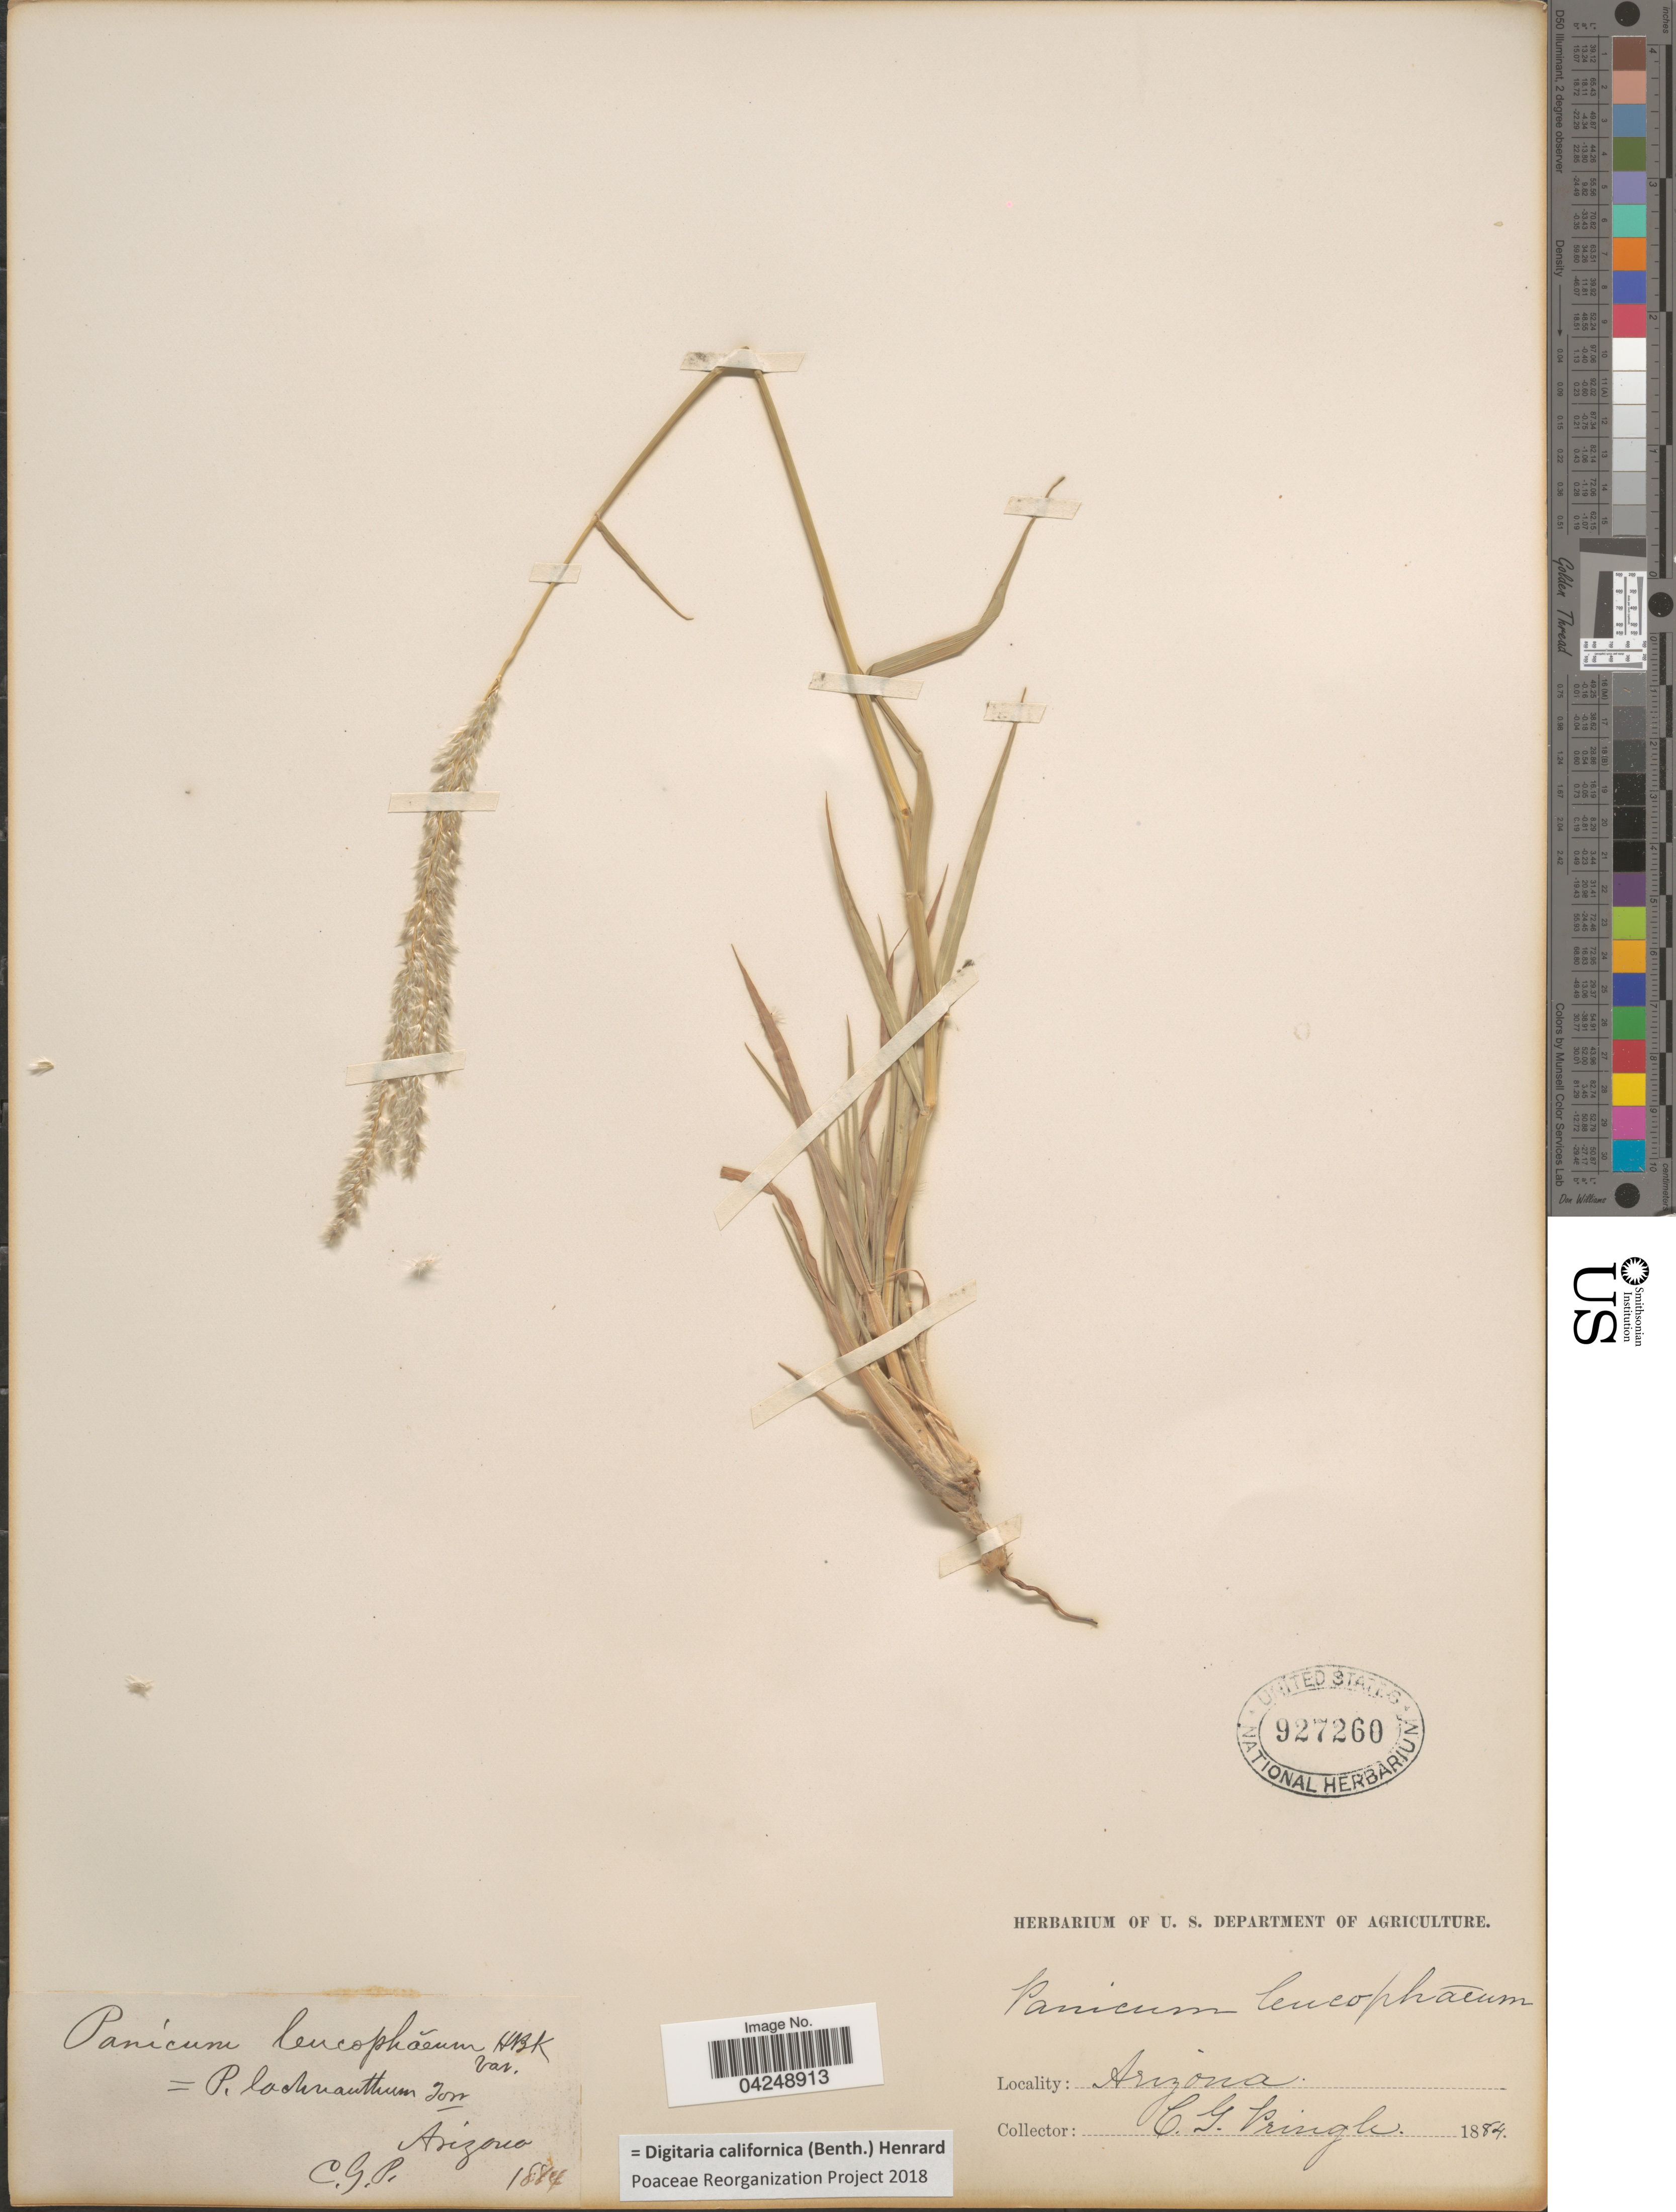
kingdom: Plantae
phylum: Tracheophyta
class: Liliopsida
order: Poales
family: Poaceae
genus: Digitaria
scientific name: Digitaria californica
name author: (Benth.) Henr.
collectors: C. G. Pringle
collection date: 1884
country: United States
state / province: Arizona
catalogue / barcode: US 927260